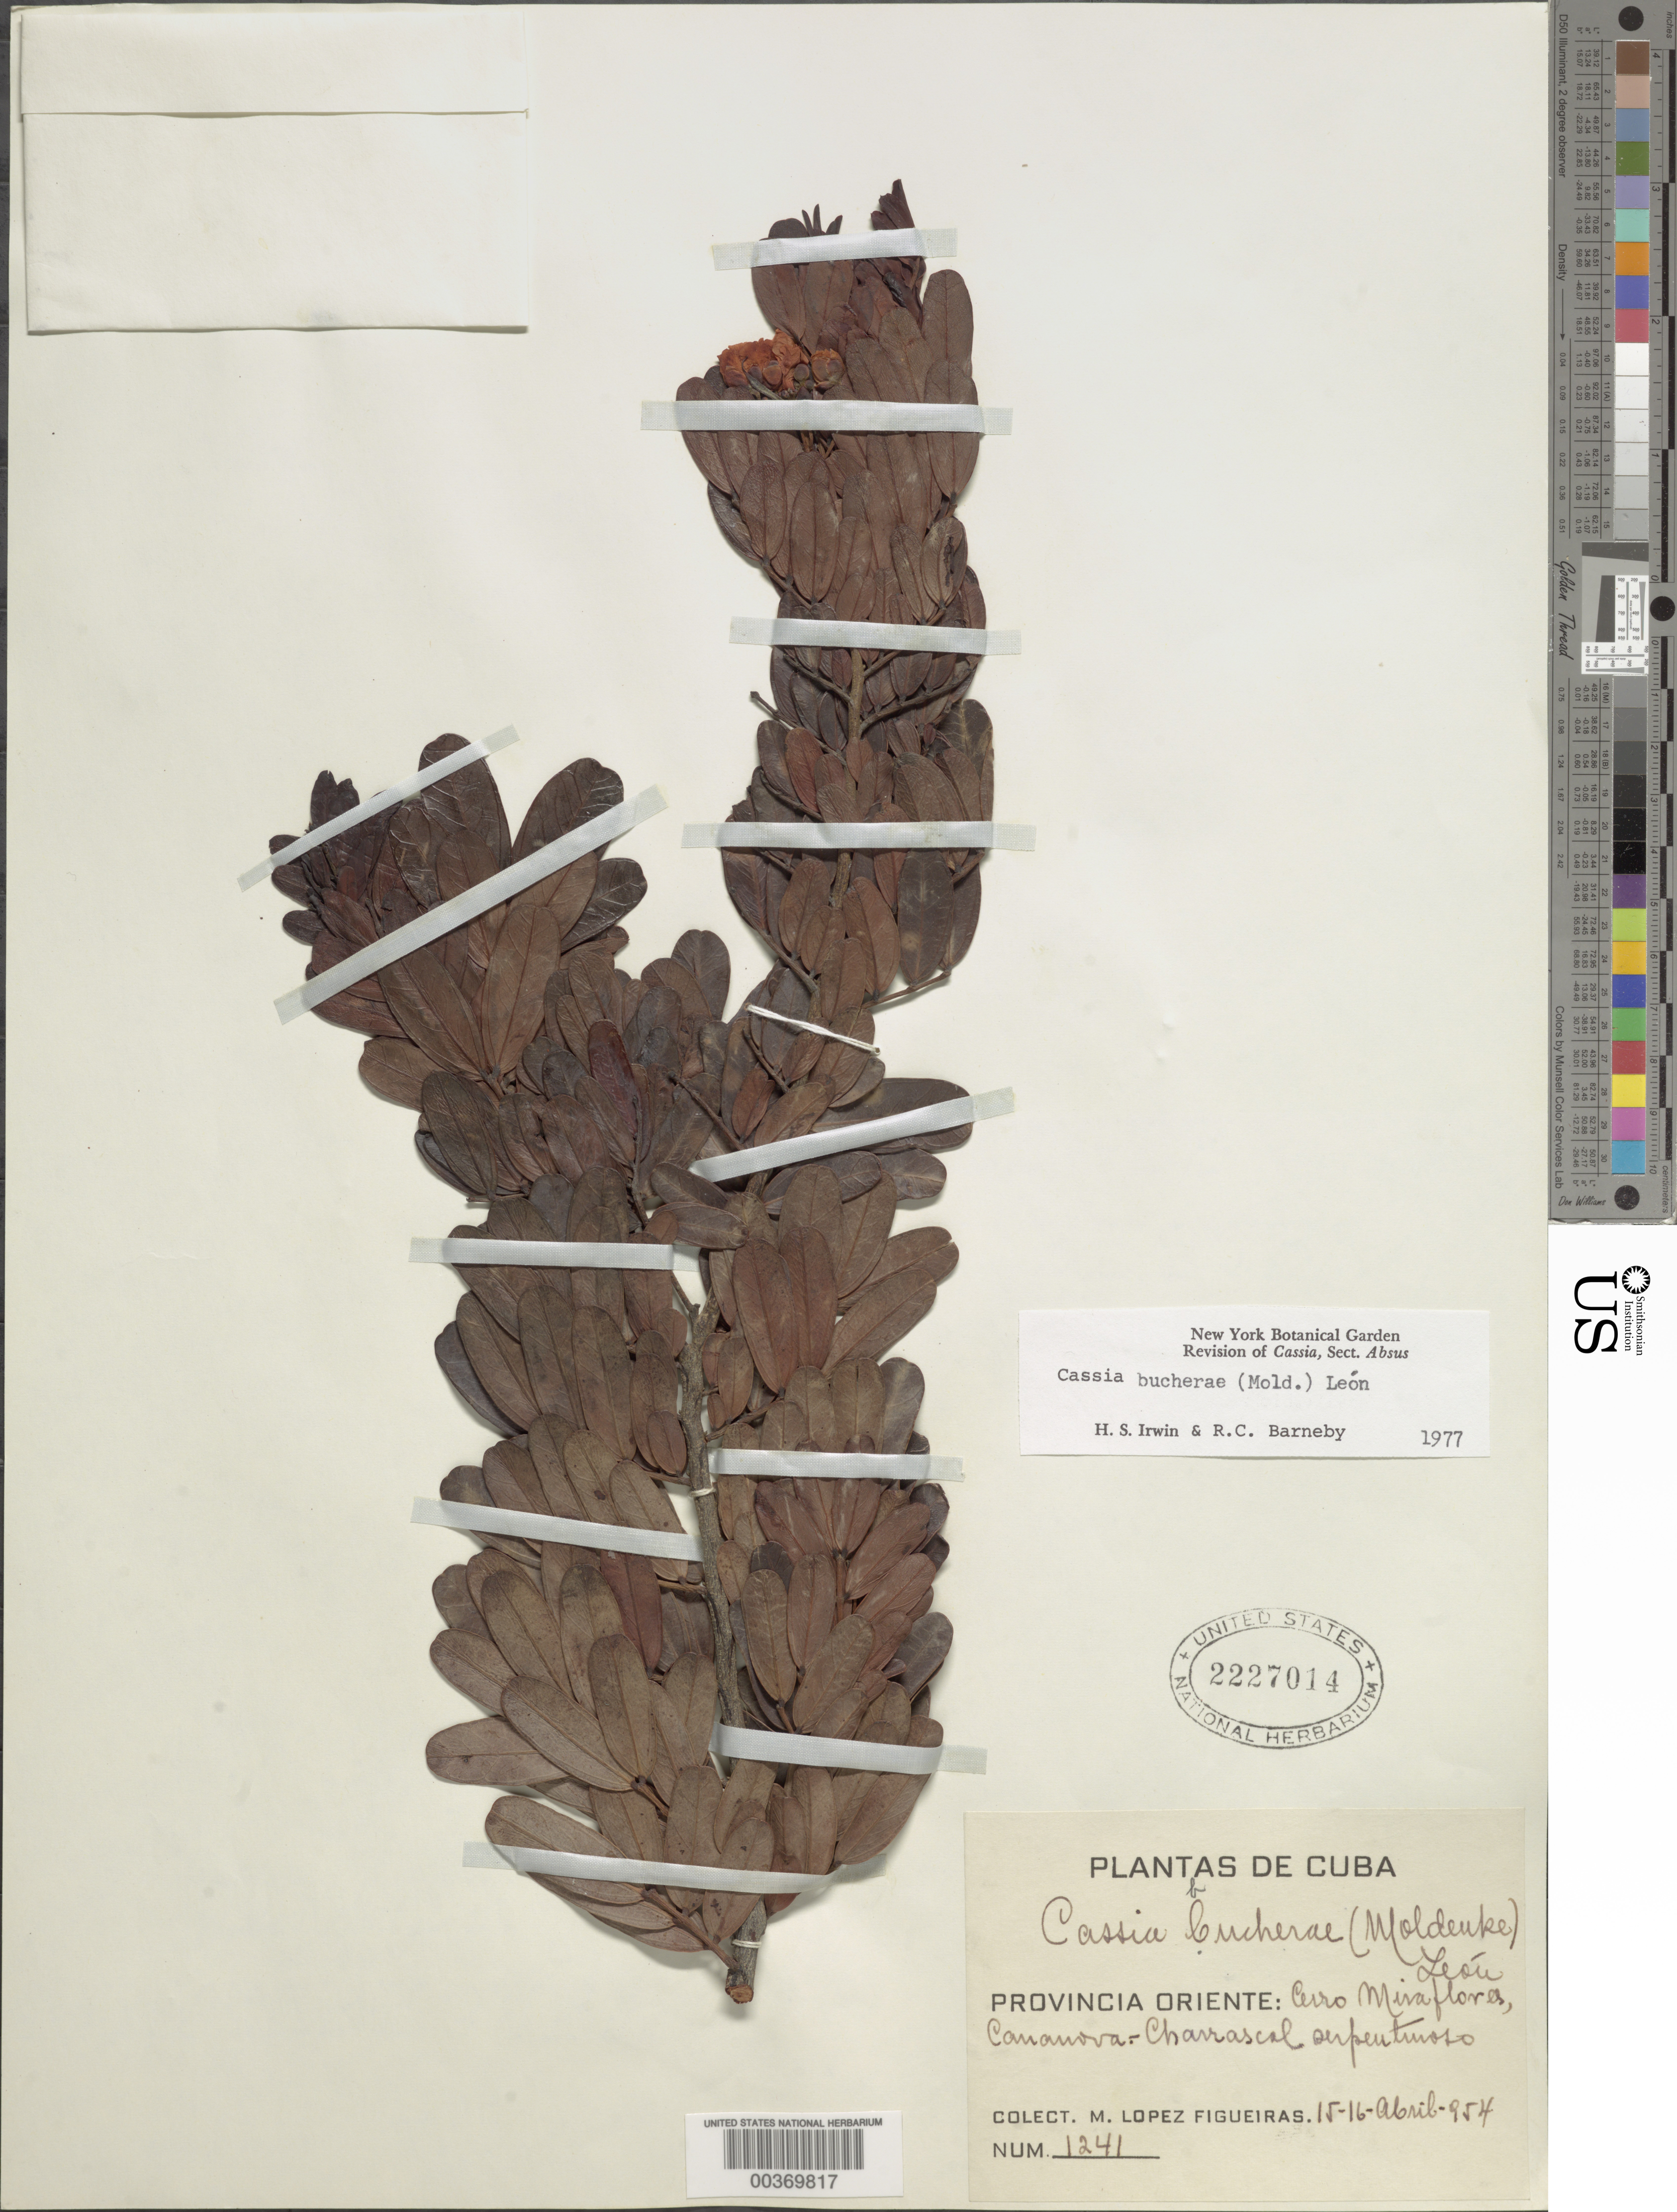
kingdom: Plantae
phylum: Tracheophyta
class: Magnoliopsida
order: Fabales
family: Fabaceae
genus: Chamaecrista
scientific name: Chamaecrista bucherae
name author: (Moldenke) H.S. Irwin & Barneby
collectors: M. López Figueiras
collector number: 1241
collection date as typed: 15 Apr 1954 to 16 Apr 1954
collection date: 1954-04-15/1954-04-16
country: Cuba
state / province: Oriente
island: Greater Antilles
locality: Cerro miraflora, canonova-chaviascal serpentrusso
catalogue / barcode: US 2227014